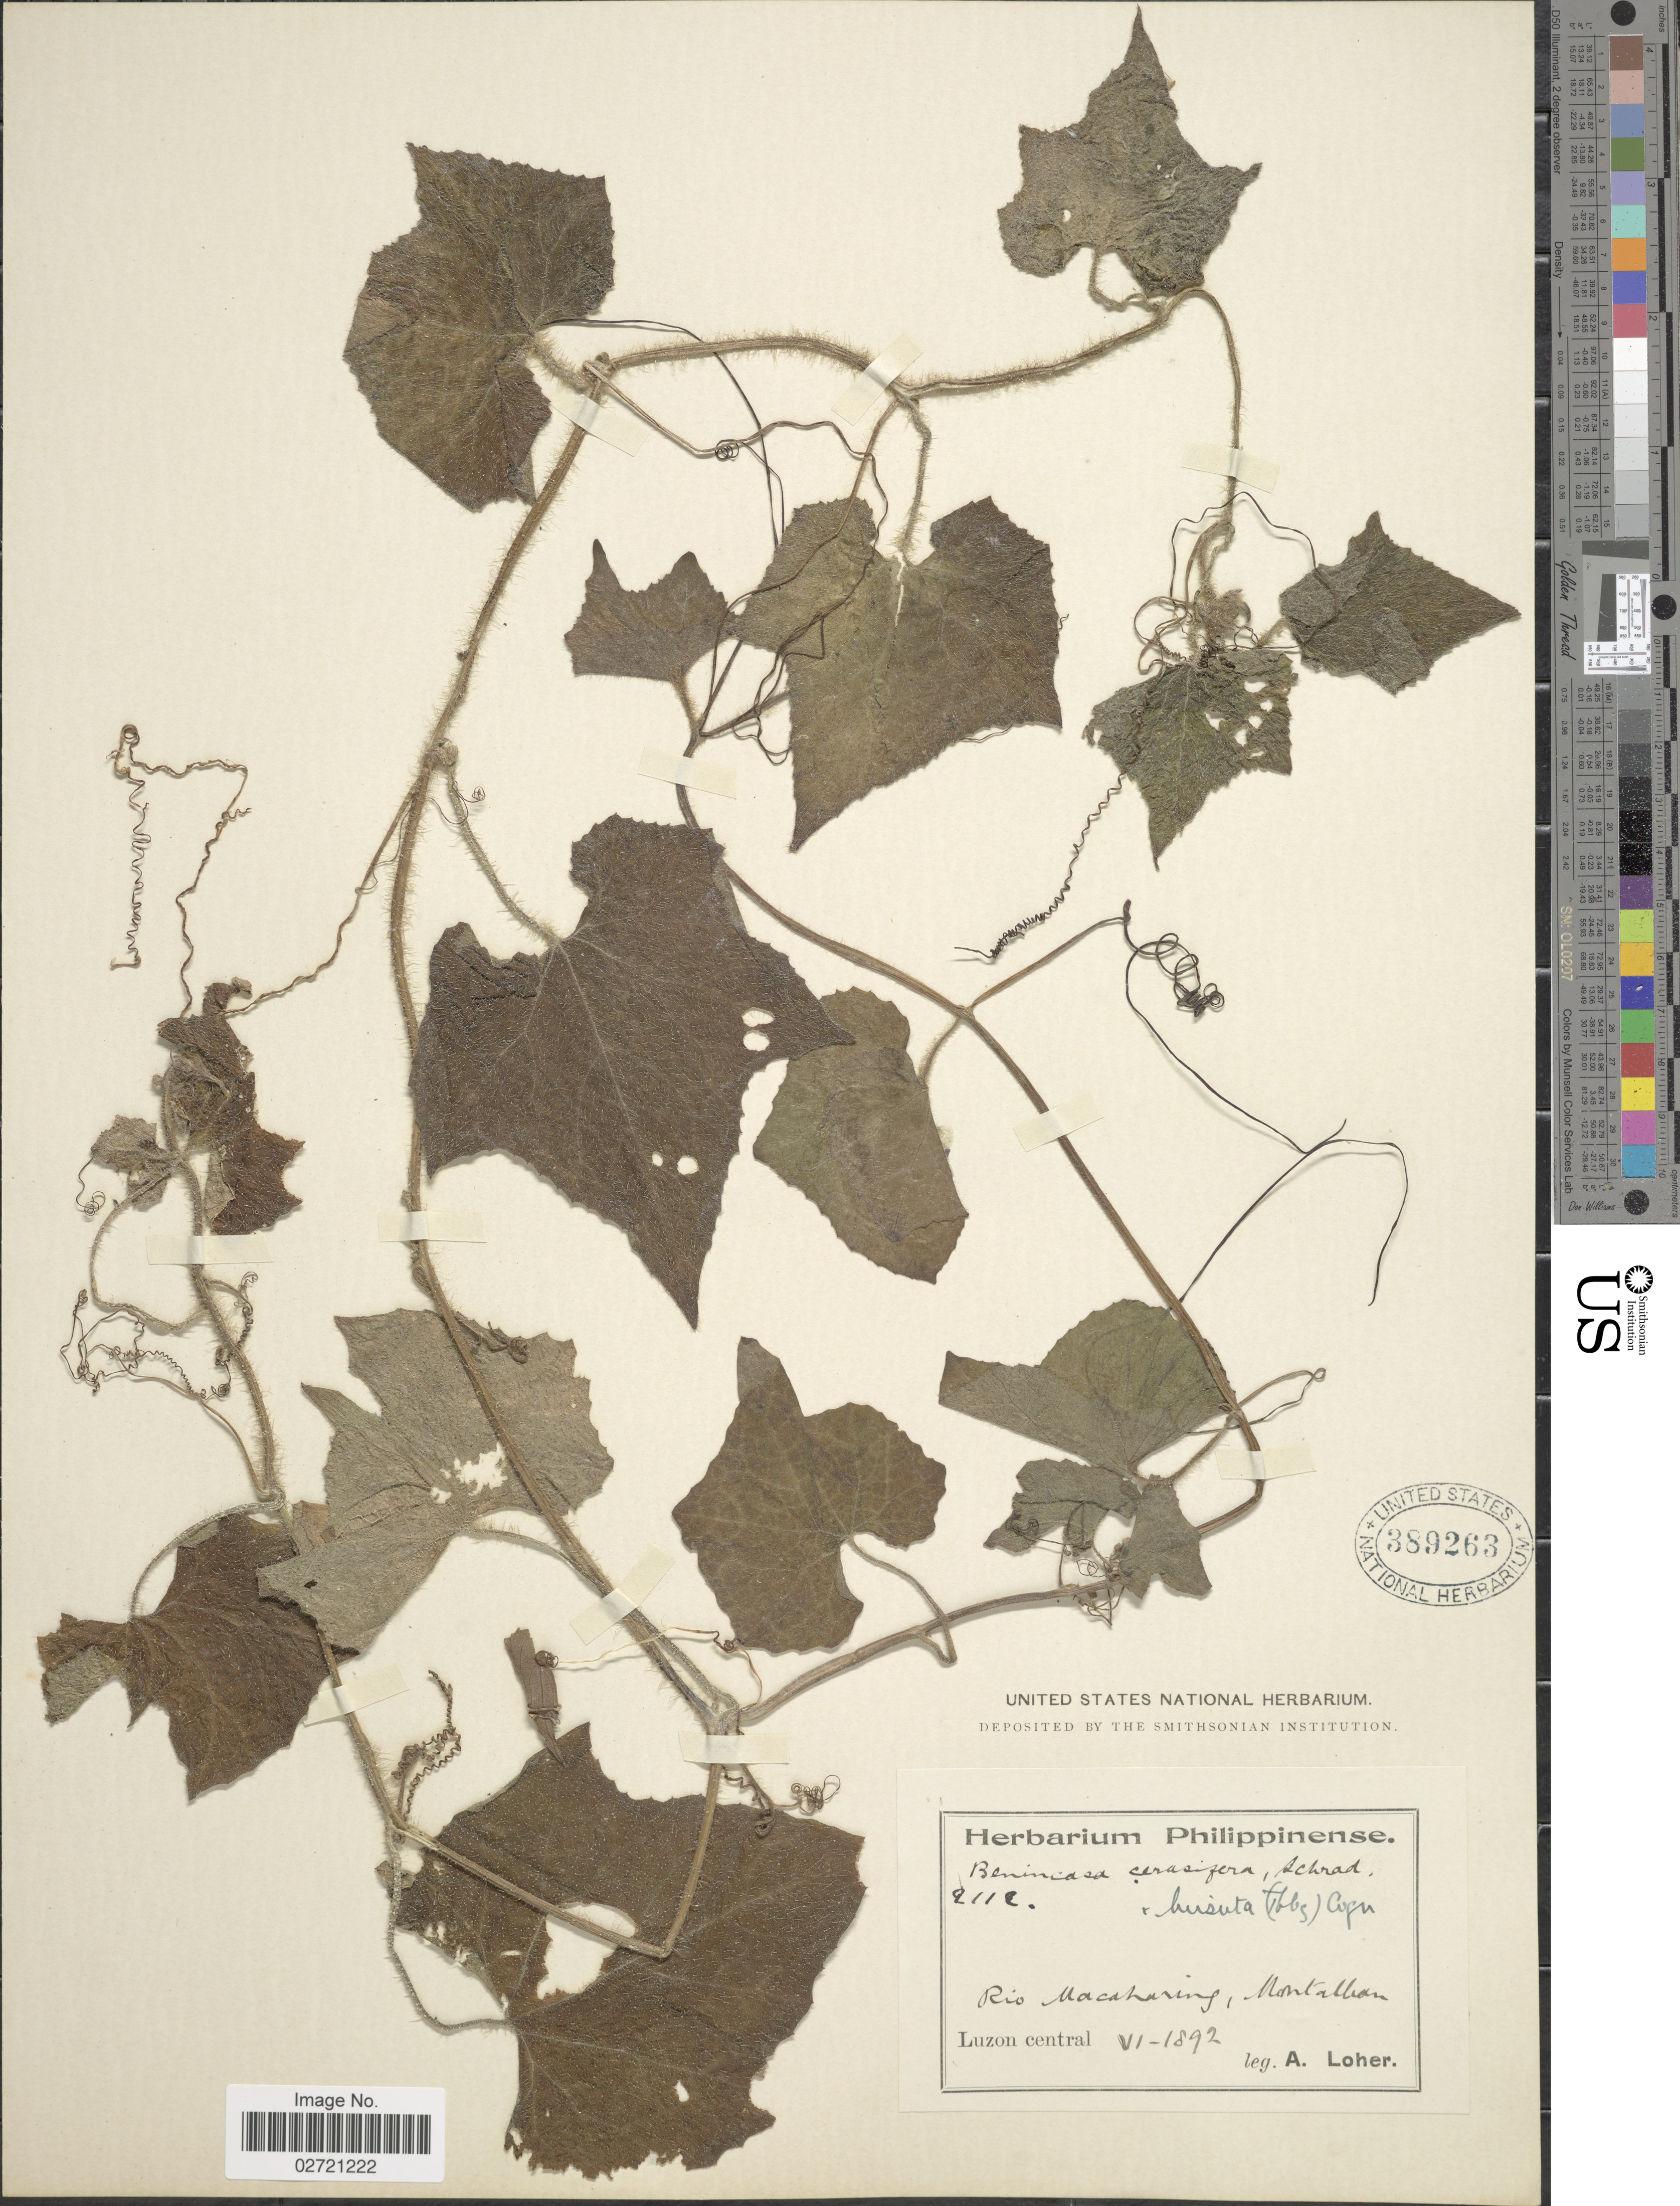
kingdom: Plantae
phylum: Tracheophyta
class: Magnoliopsida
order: Cucurbitales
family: Cucurbitaceae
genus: Benincasa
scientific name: Benincasa hispida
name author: (Thunb.) Cogn.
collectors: A. Loher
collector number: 2112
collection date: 1892-06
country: Philippines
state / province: Central Luzon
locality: Rio Macaharing, Montalban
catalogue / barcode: US 389263